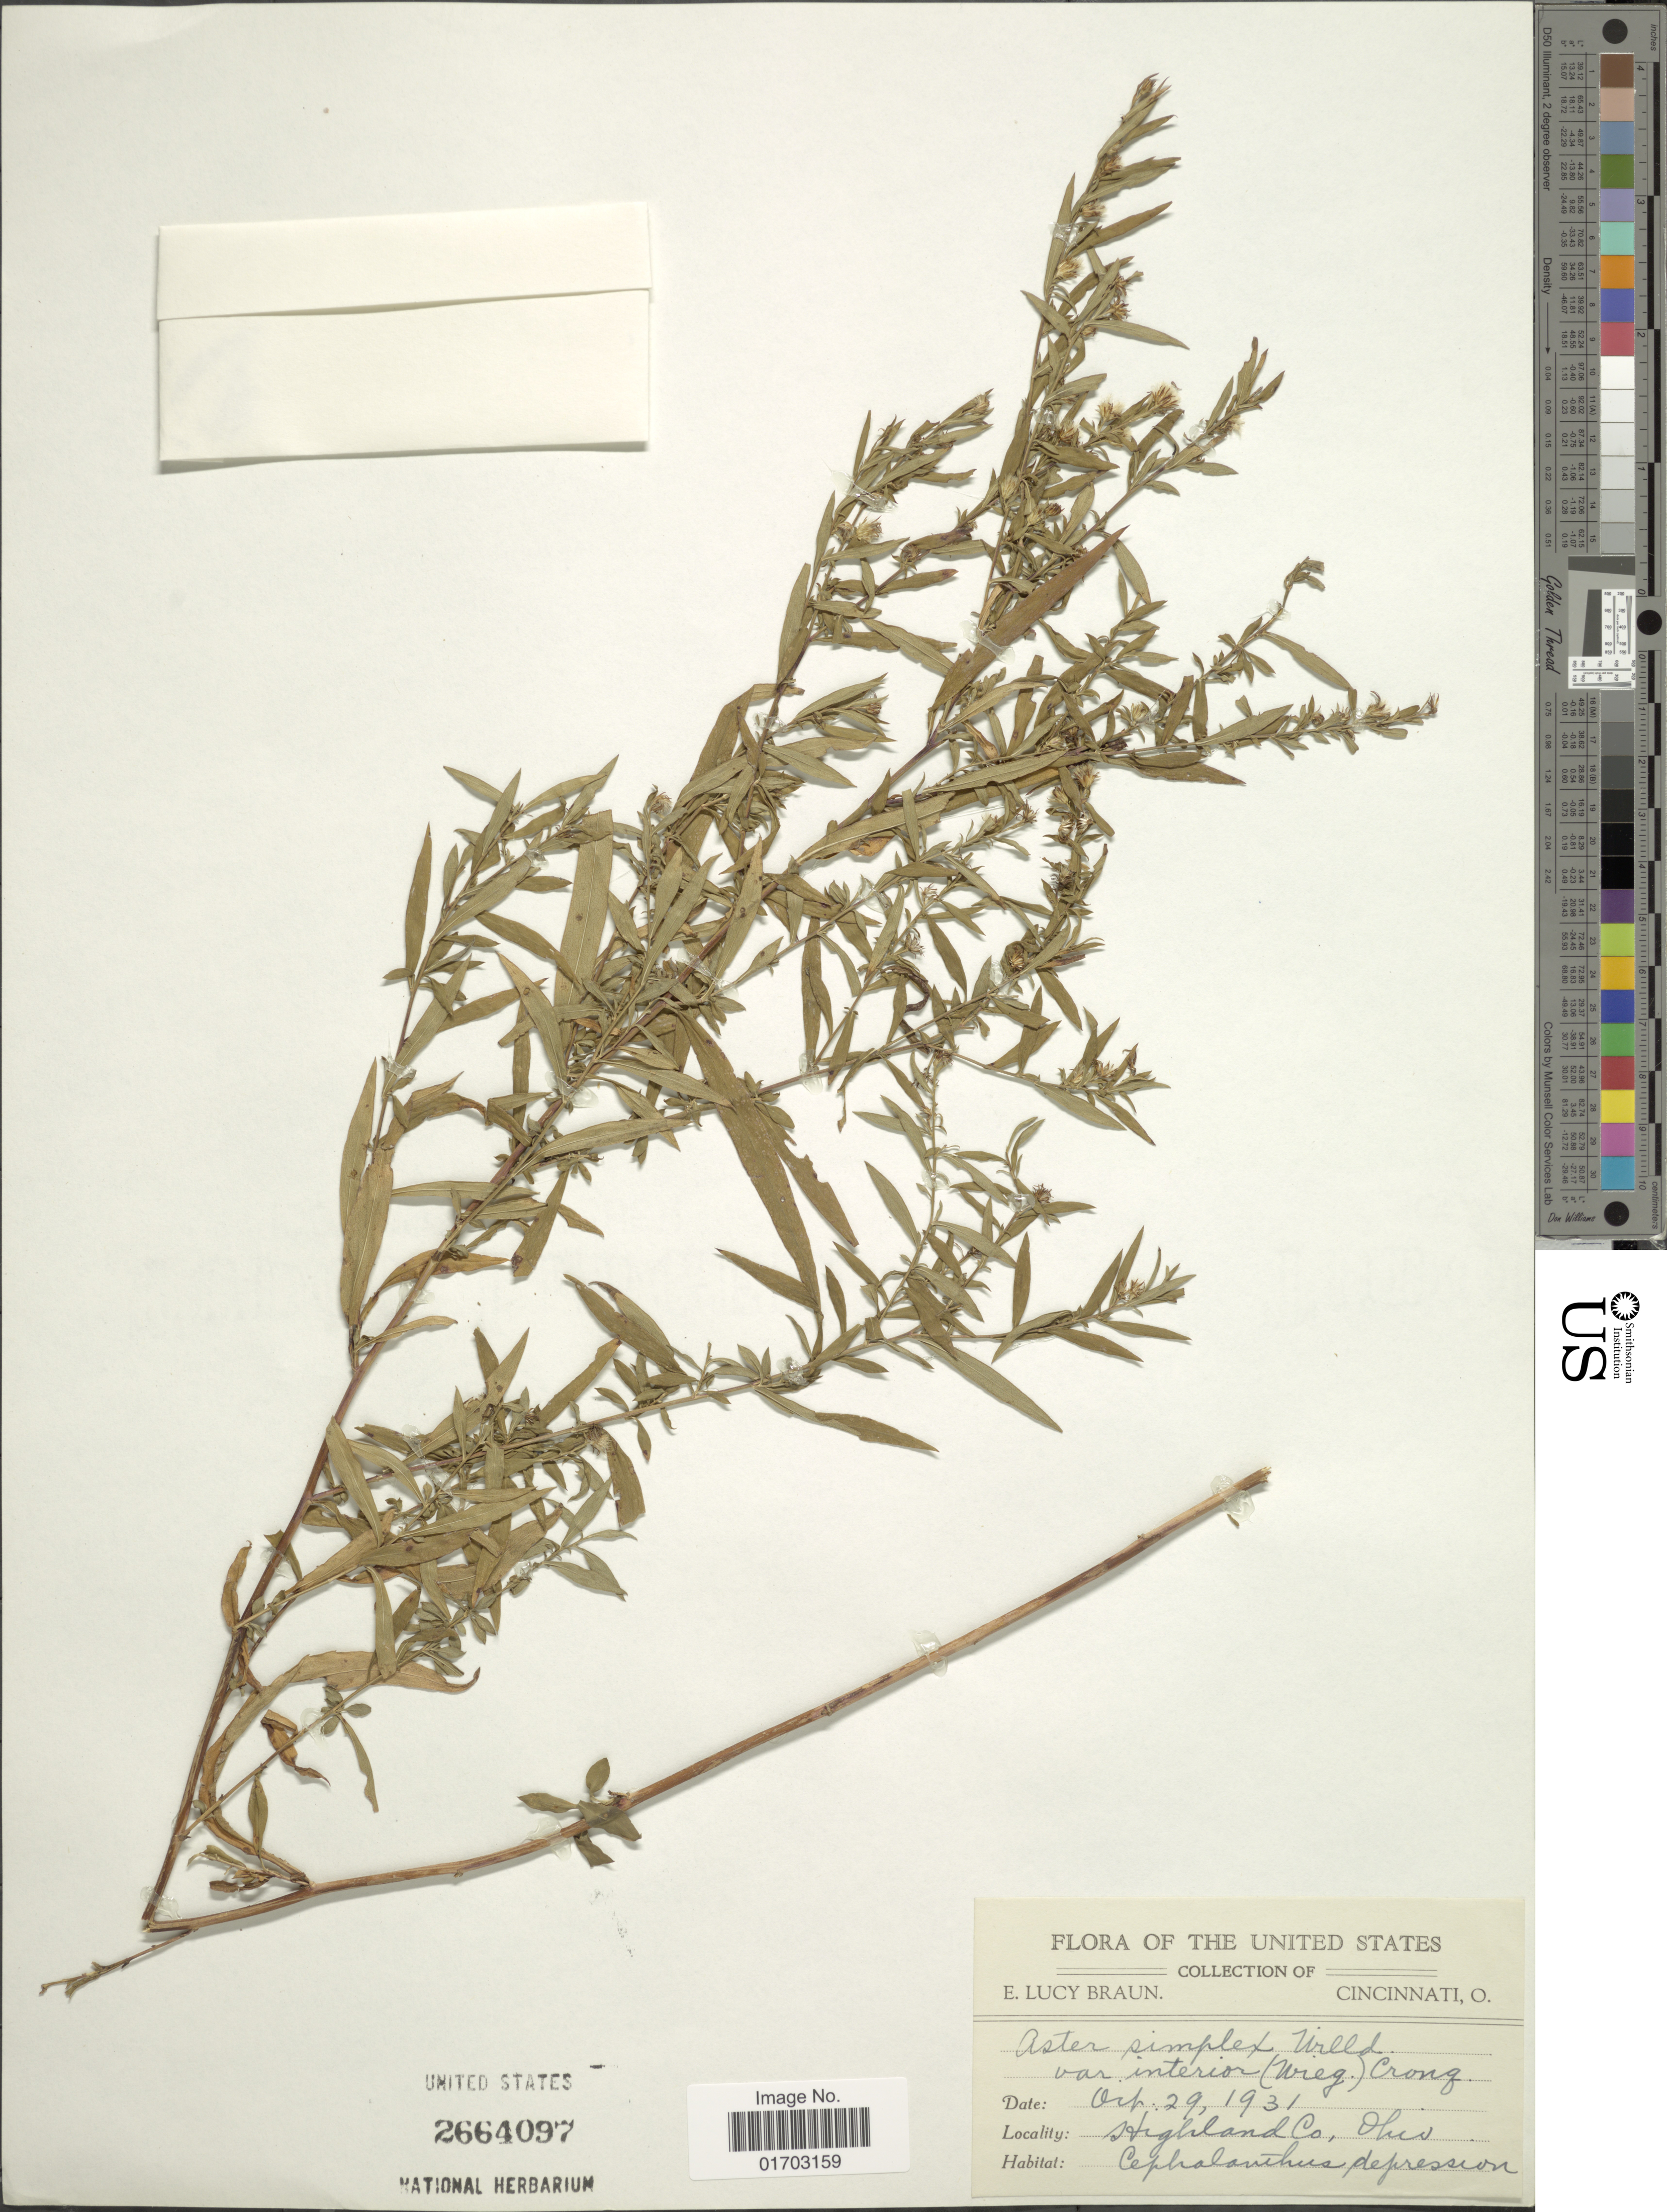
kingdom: Plantae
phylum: Tracheophyta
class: Magnoliopsida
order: Asterales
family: Asteraceae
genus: Symphyotrichum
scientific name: Symphyotrichum simplex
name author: (Willd.) Á. Löve & D. Löve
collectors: E. L. Braun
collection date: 1931-10-29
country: United States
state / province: Ohio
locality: Highland Co., Cephalanthus depression.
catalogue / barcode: US 2664097